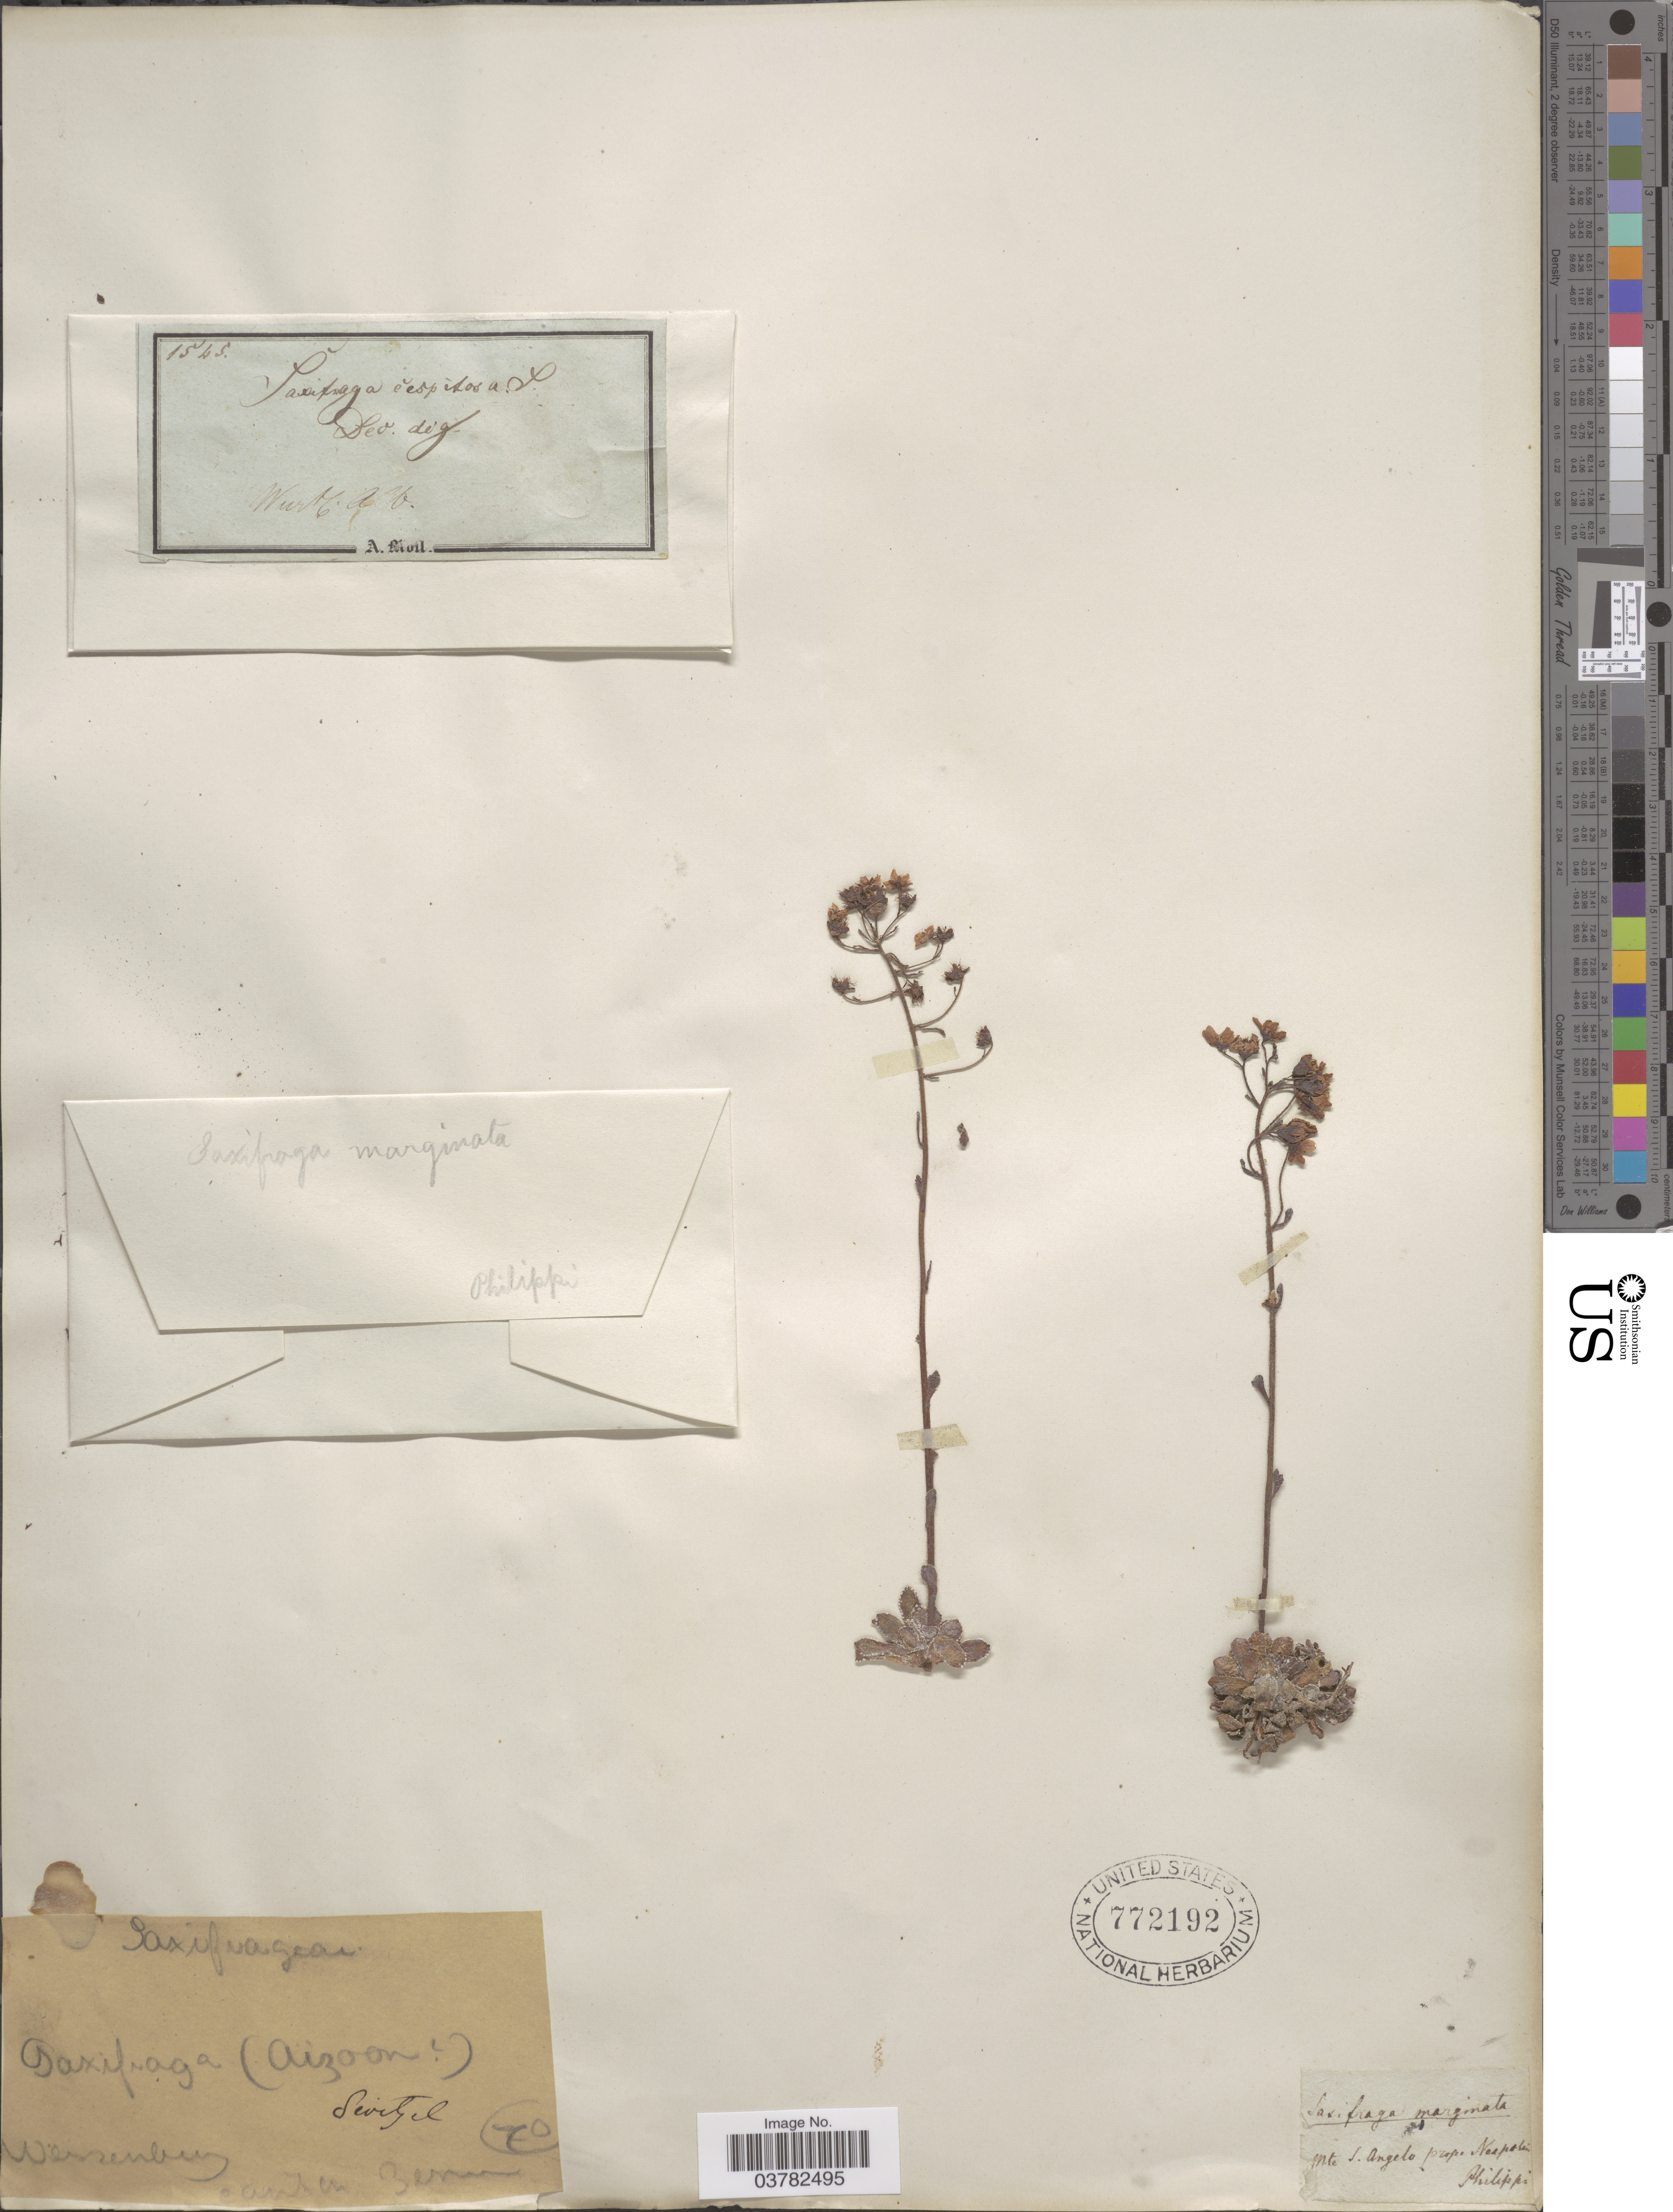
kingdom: Plantae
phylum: Tracheophyta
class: Magnoliopsida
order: Saxifragales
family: Saxifragaceae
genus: Saxifraga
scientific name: Saxifraga marginata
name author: Sternb.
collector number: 70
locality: Werzenburg. [interpreted]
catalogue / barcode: US 772192-2